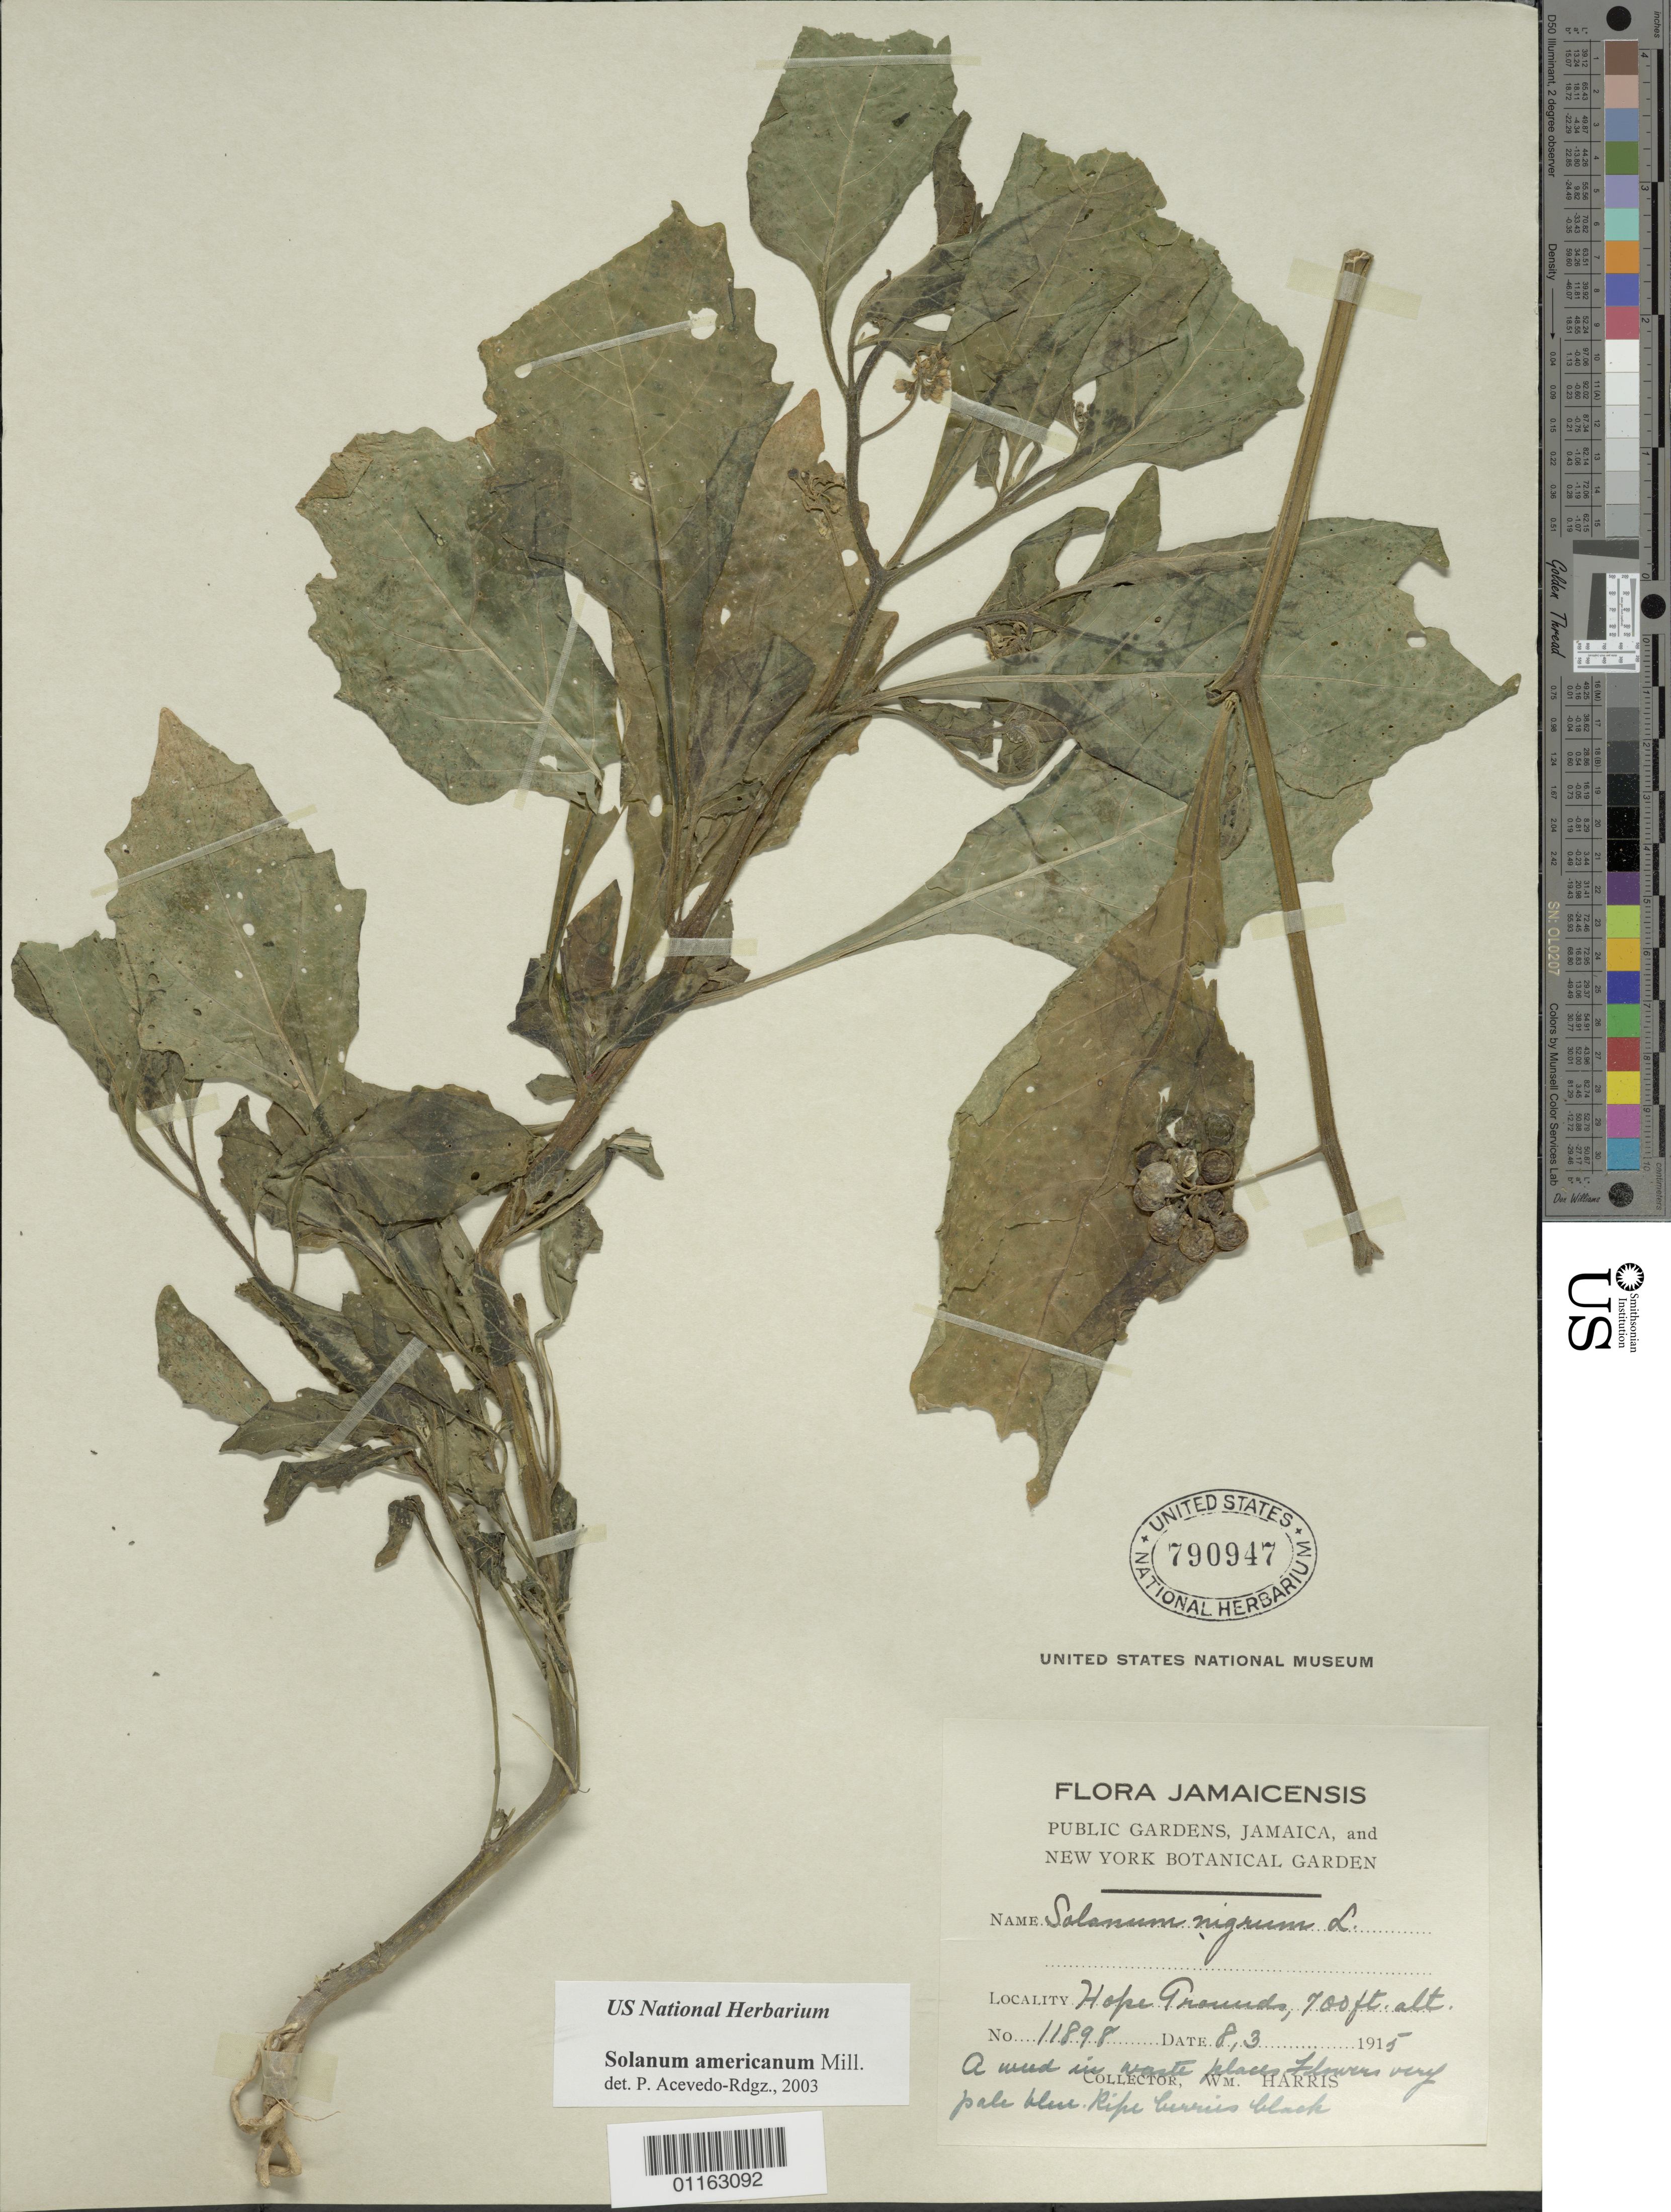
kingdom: Plantae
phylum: Tracheophyta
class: Magnoliopsida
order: Solanales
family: Solanaceae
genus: Solanum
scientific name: Solanum americanum subsp. americanum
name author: Mill.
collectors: W. Harris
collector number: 11898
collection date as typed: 08 Mar 1915 or 03 Aug 1915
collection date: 1915-03-08 or 1915-08-03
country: Jamaica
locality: Hope grounds; in waste places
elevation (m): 213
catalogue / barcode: US 790947